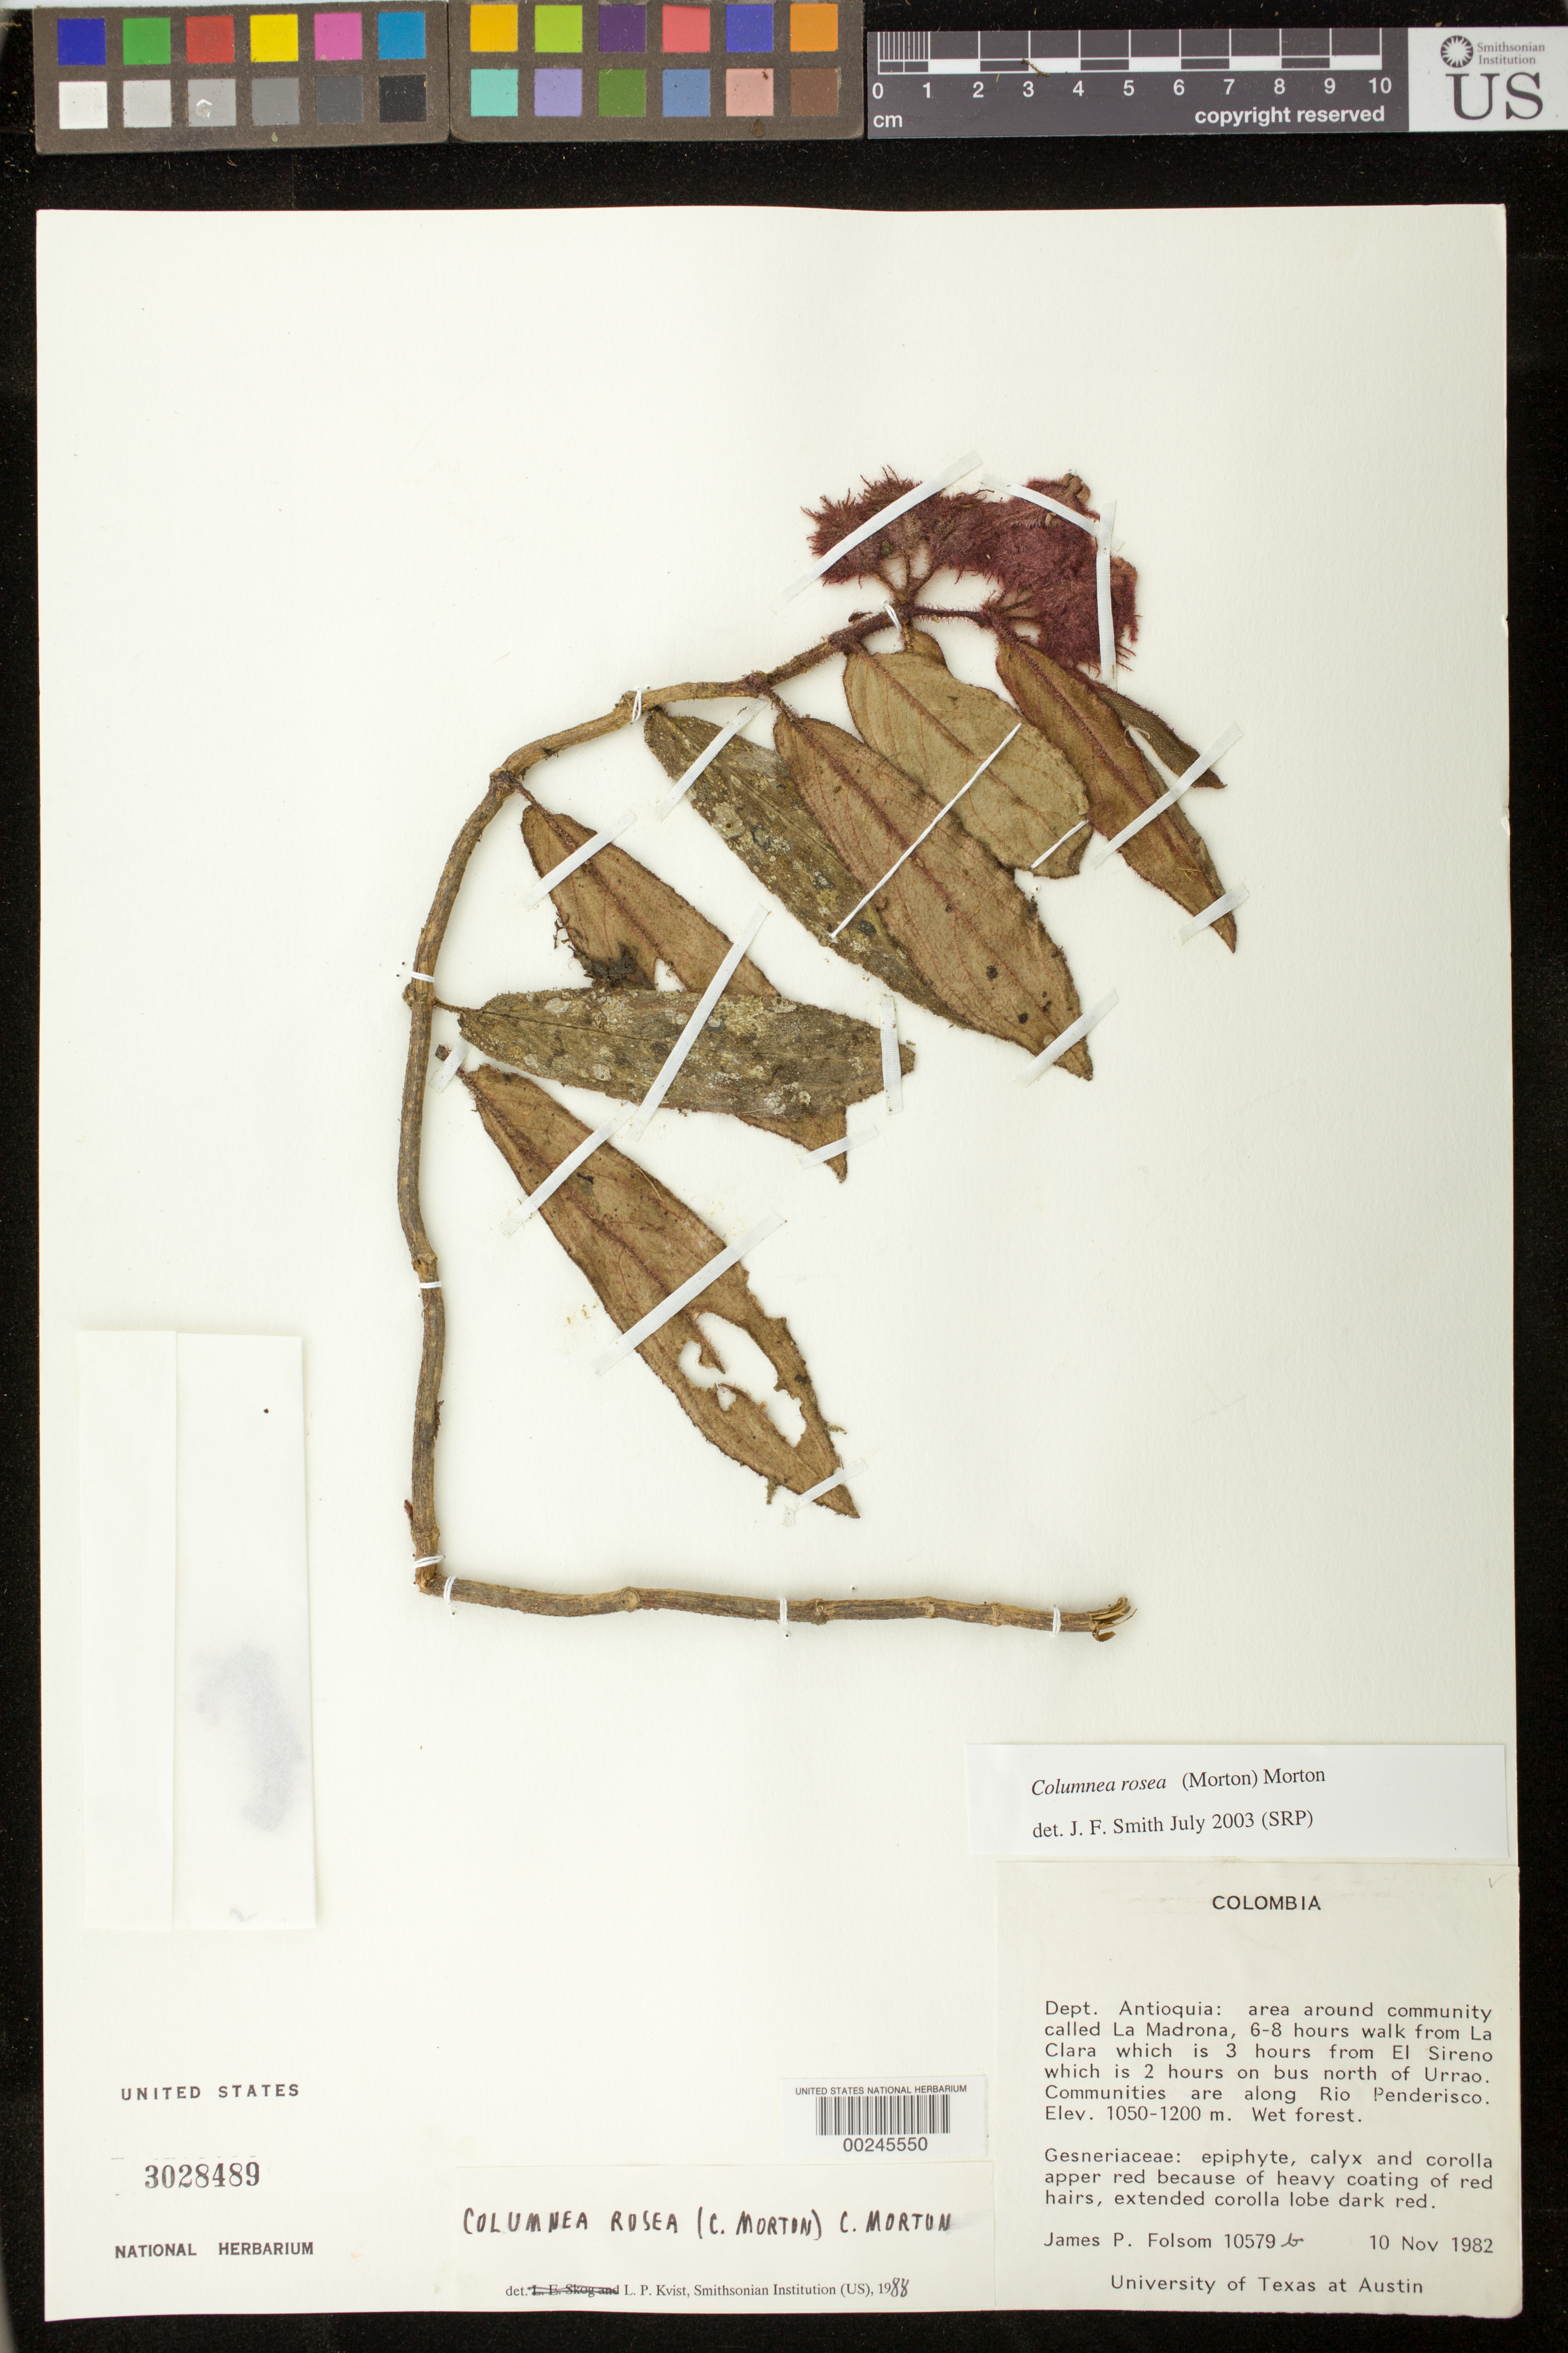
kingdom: Plantae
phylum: Tracheophyta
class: Magnoliopsida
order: Lamiales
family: Gesneriaceae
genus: Columnea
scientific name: Columnea rosea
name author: (C.V. Morton) C.V. Morton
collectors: J. P. Folsom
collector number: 10579 B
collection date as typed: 10 Nov 1982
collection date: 1982-11-10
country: Colombia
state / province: Antioquia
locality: Area around community called La Madrona, 6-8 hrs walk from La Clara which is 3 hrs from El Sireno which is 2 hrs by bus ...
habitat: Wet forest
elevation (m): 1050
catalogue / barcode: US 3028489